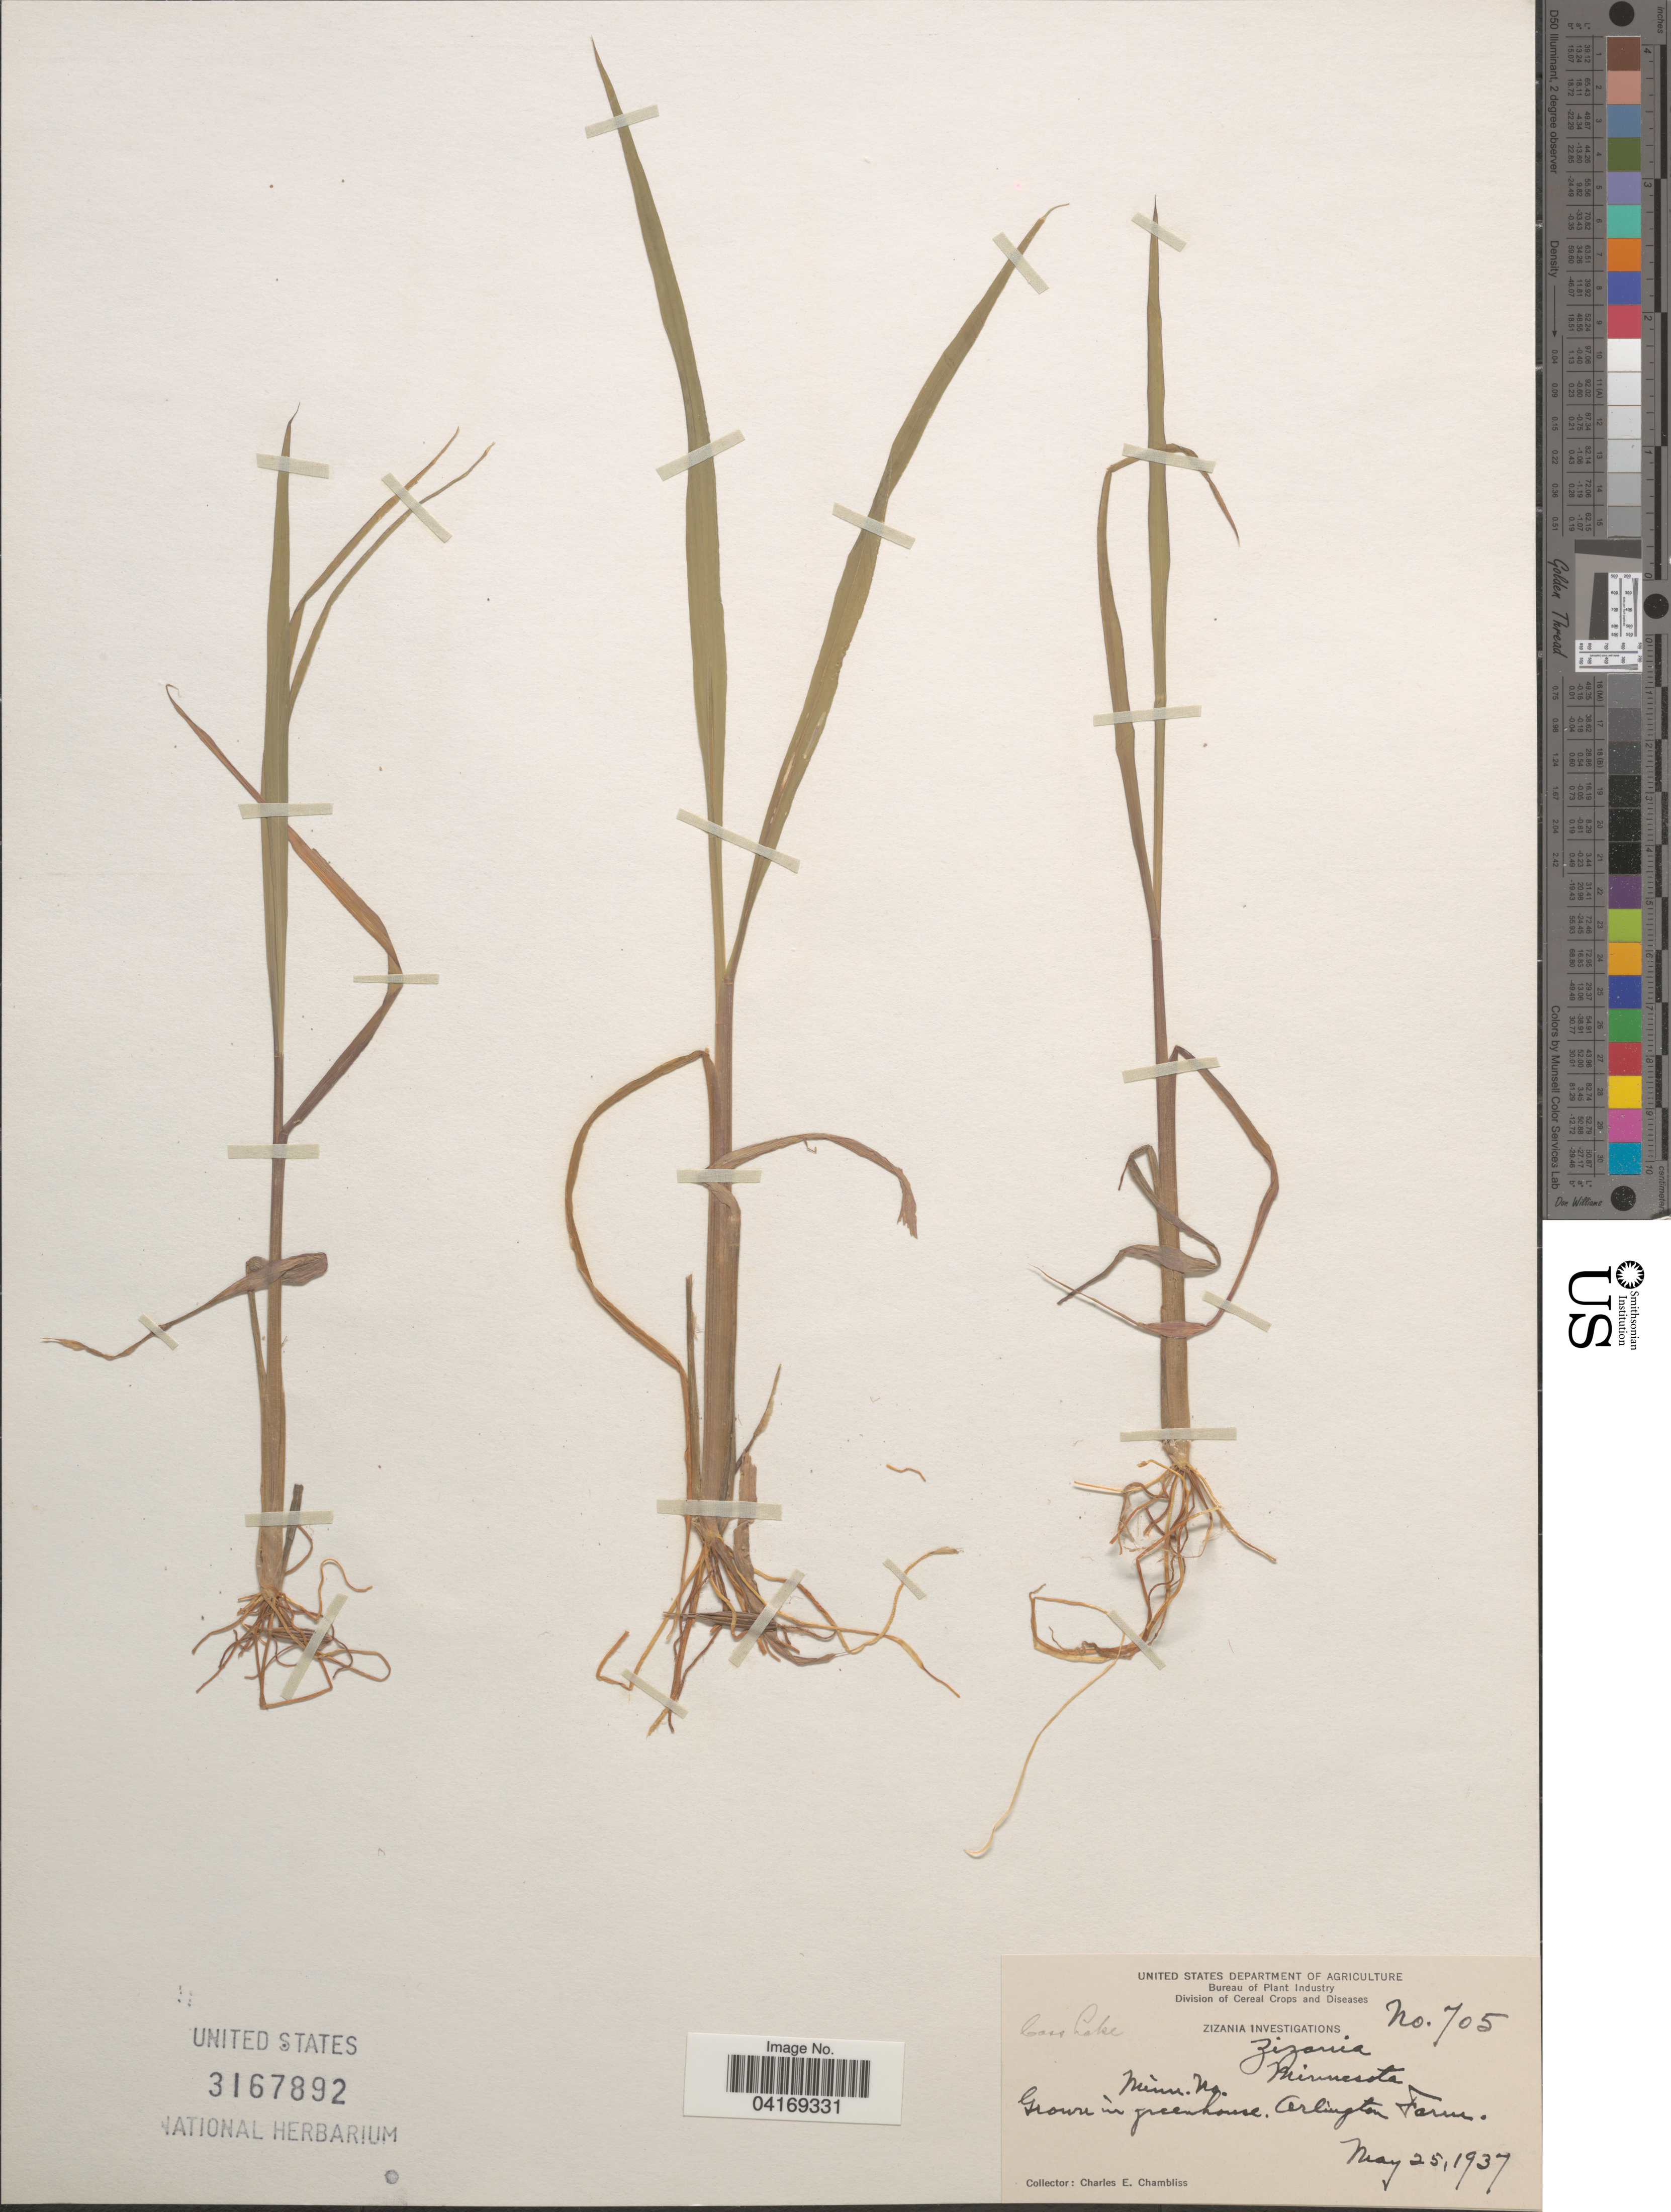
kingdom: Plantae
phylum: Tracheophyta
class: Liliopsida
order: Poales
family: Poaceae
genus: Zizania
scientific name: Zizania sp.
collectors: C. Chambliss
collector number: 705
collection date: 1937-05-25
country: United States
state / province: Virginia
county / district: Arlington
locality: In greenhouse, Arlington Farm.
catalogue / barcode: US 3167892